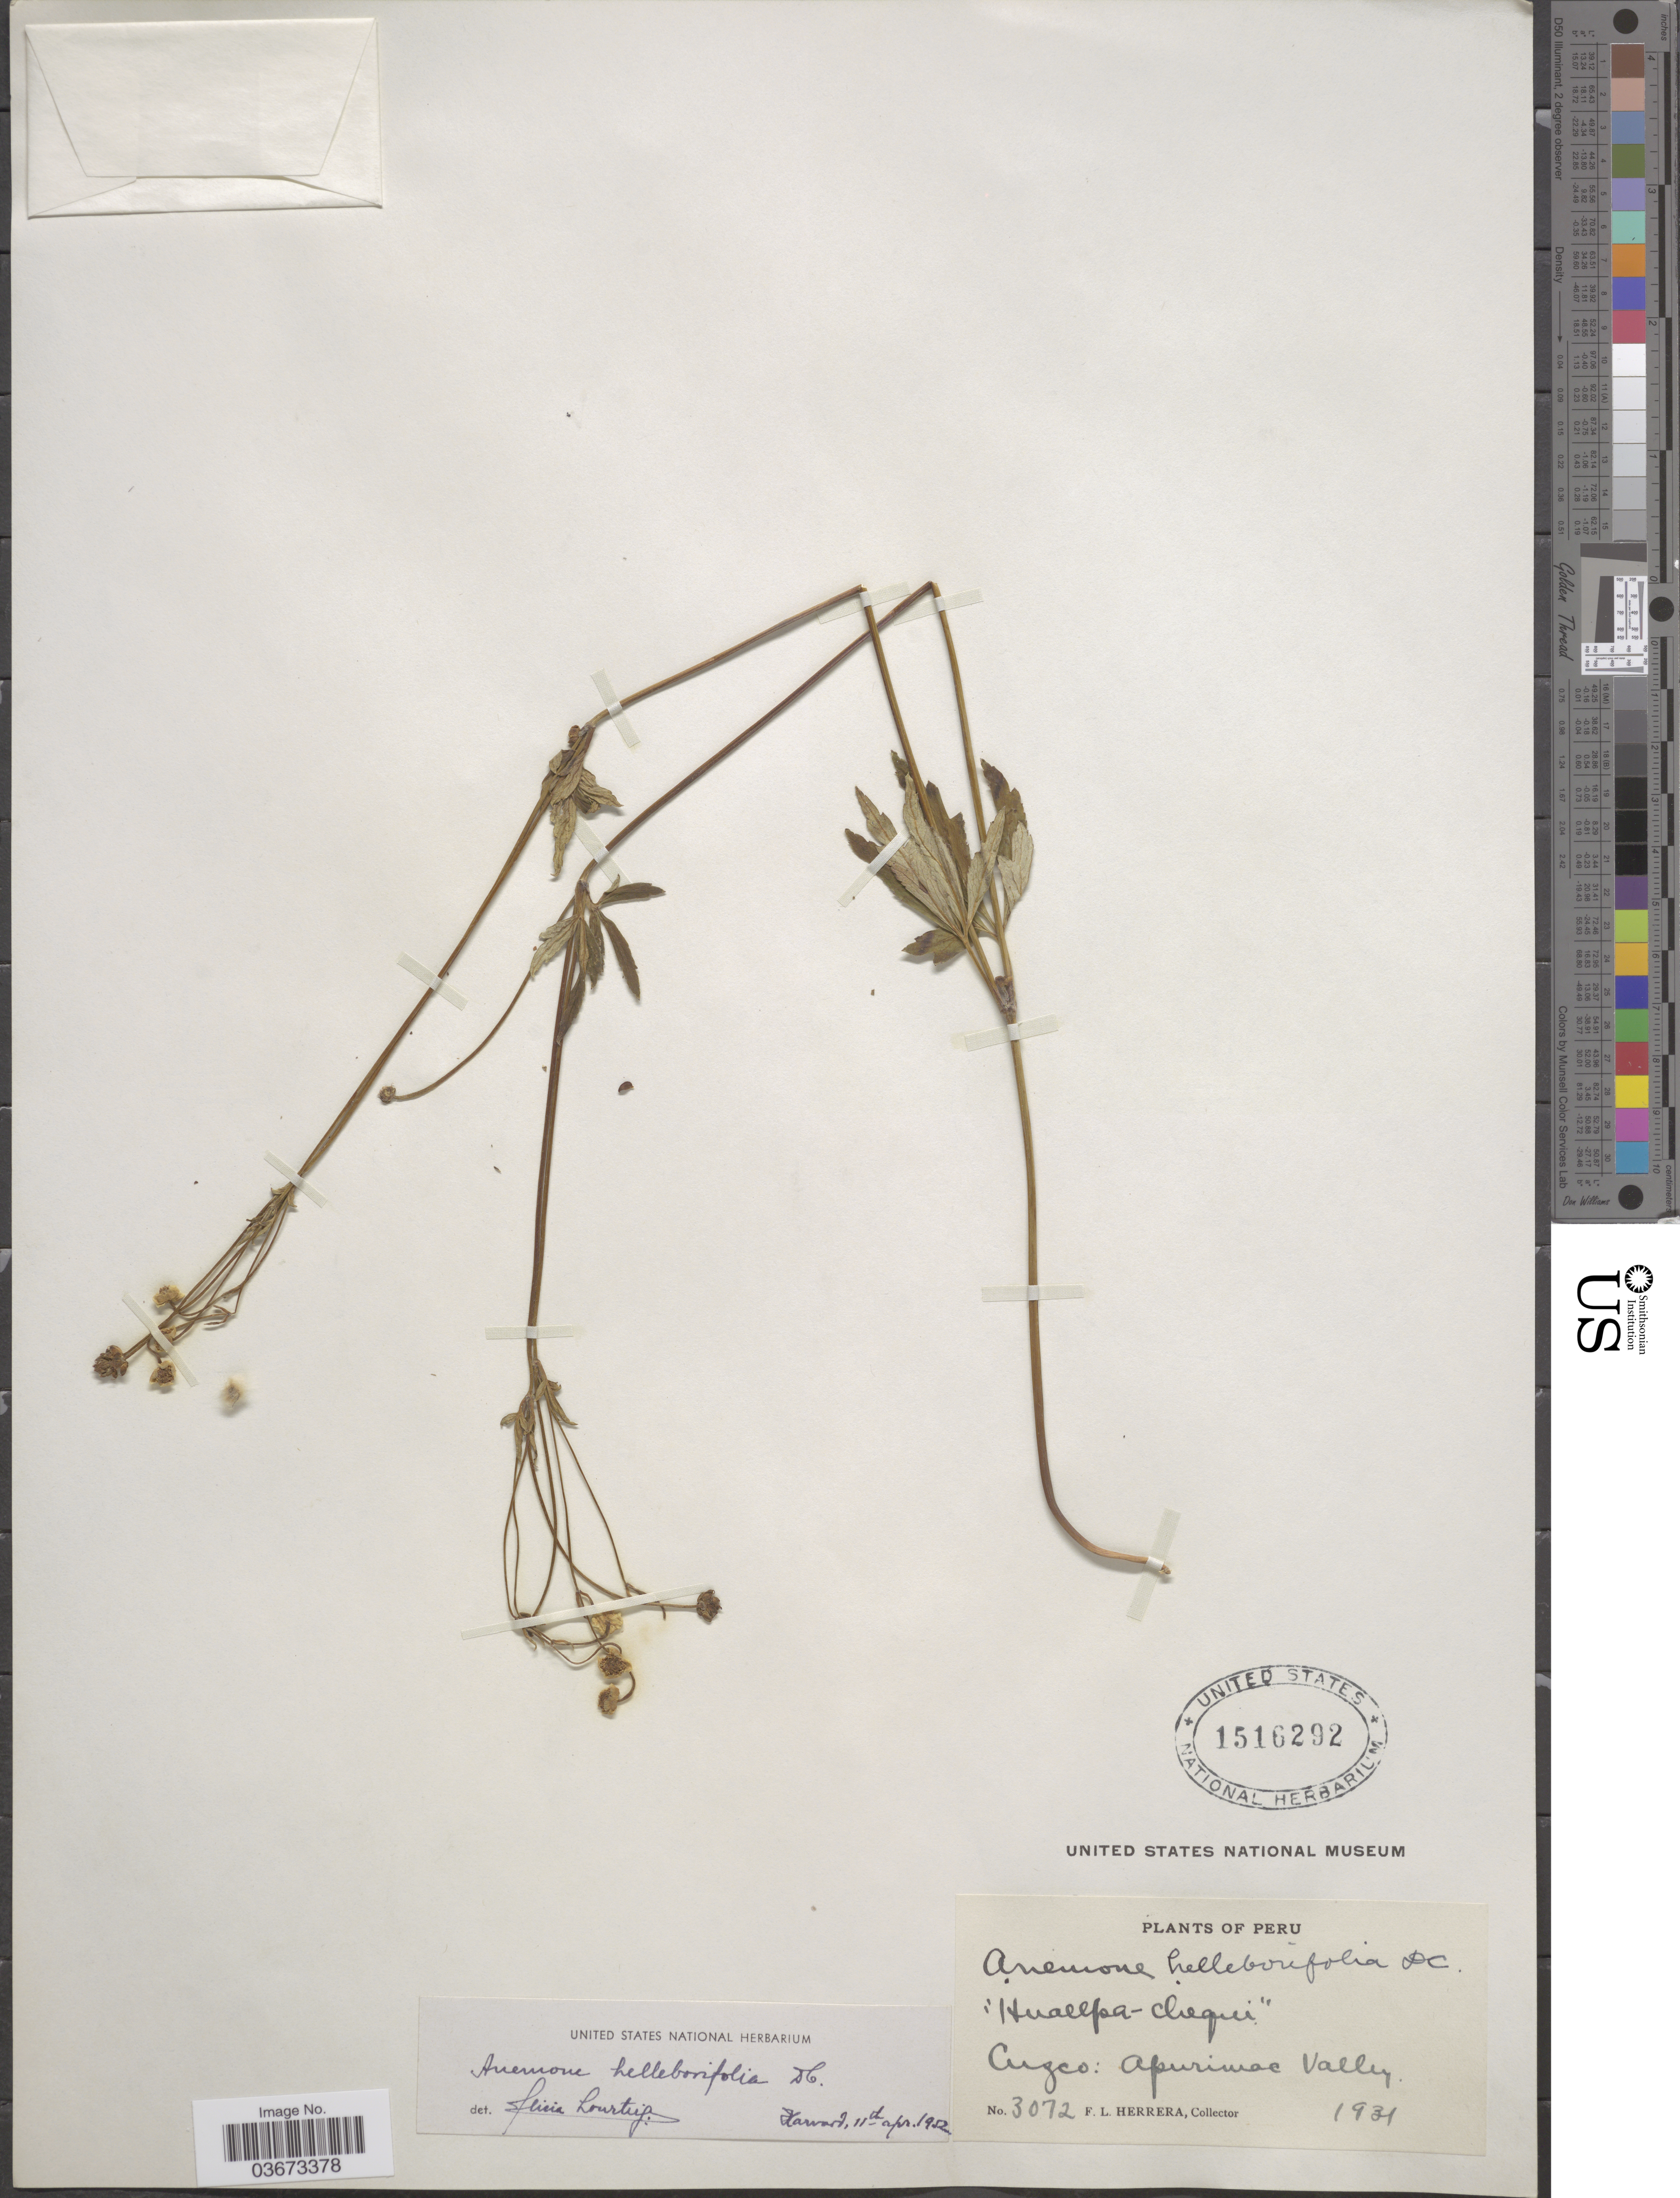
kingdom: Plantae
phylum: Tracheophyta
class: Magnoliopsida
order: Ranunculales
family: Ranunculaceae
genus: Anemone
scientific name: Anemone helleborifolia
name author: DC.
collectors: F. L. Herrera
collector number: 3072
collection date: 1931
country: Peru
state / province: Cusco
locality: Cuzco: Apurimac Valley.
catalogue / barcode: US 1516292